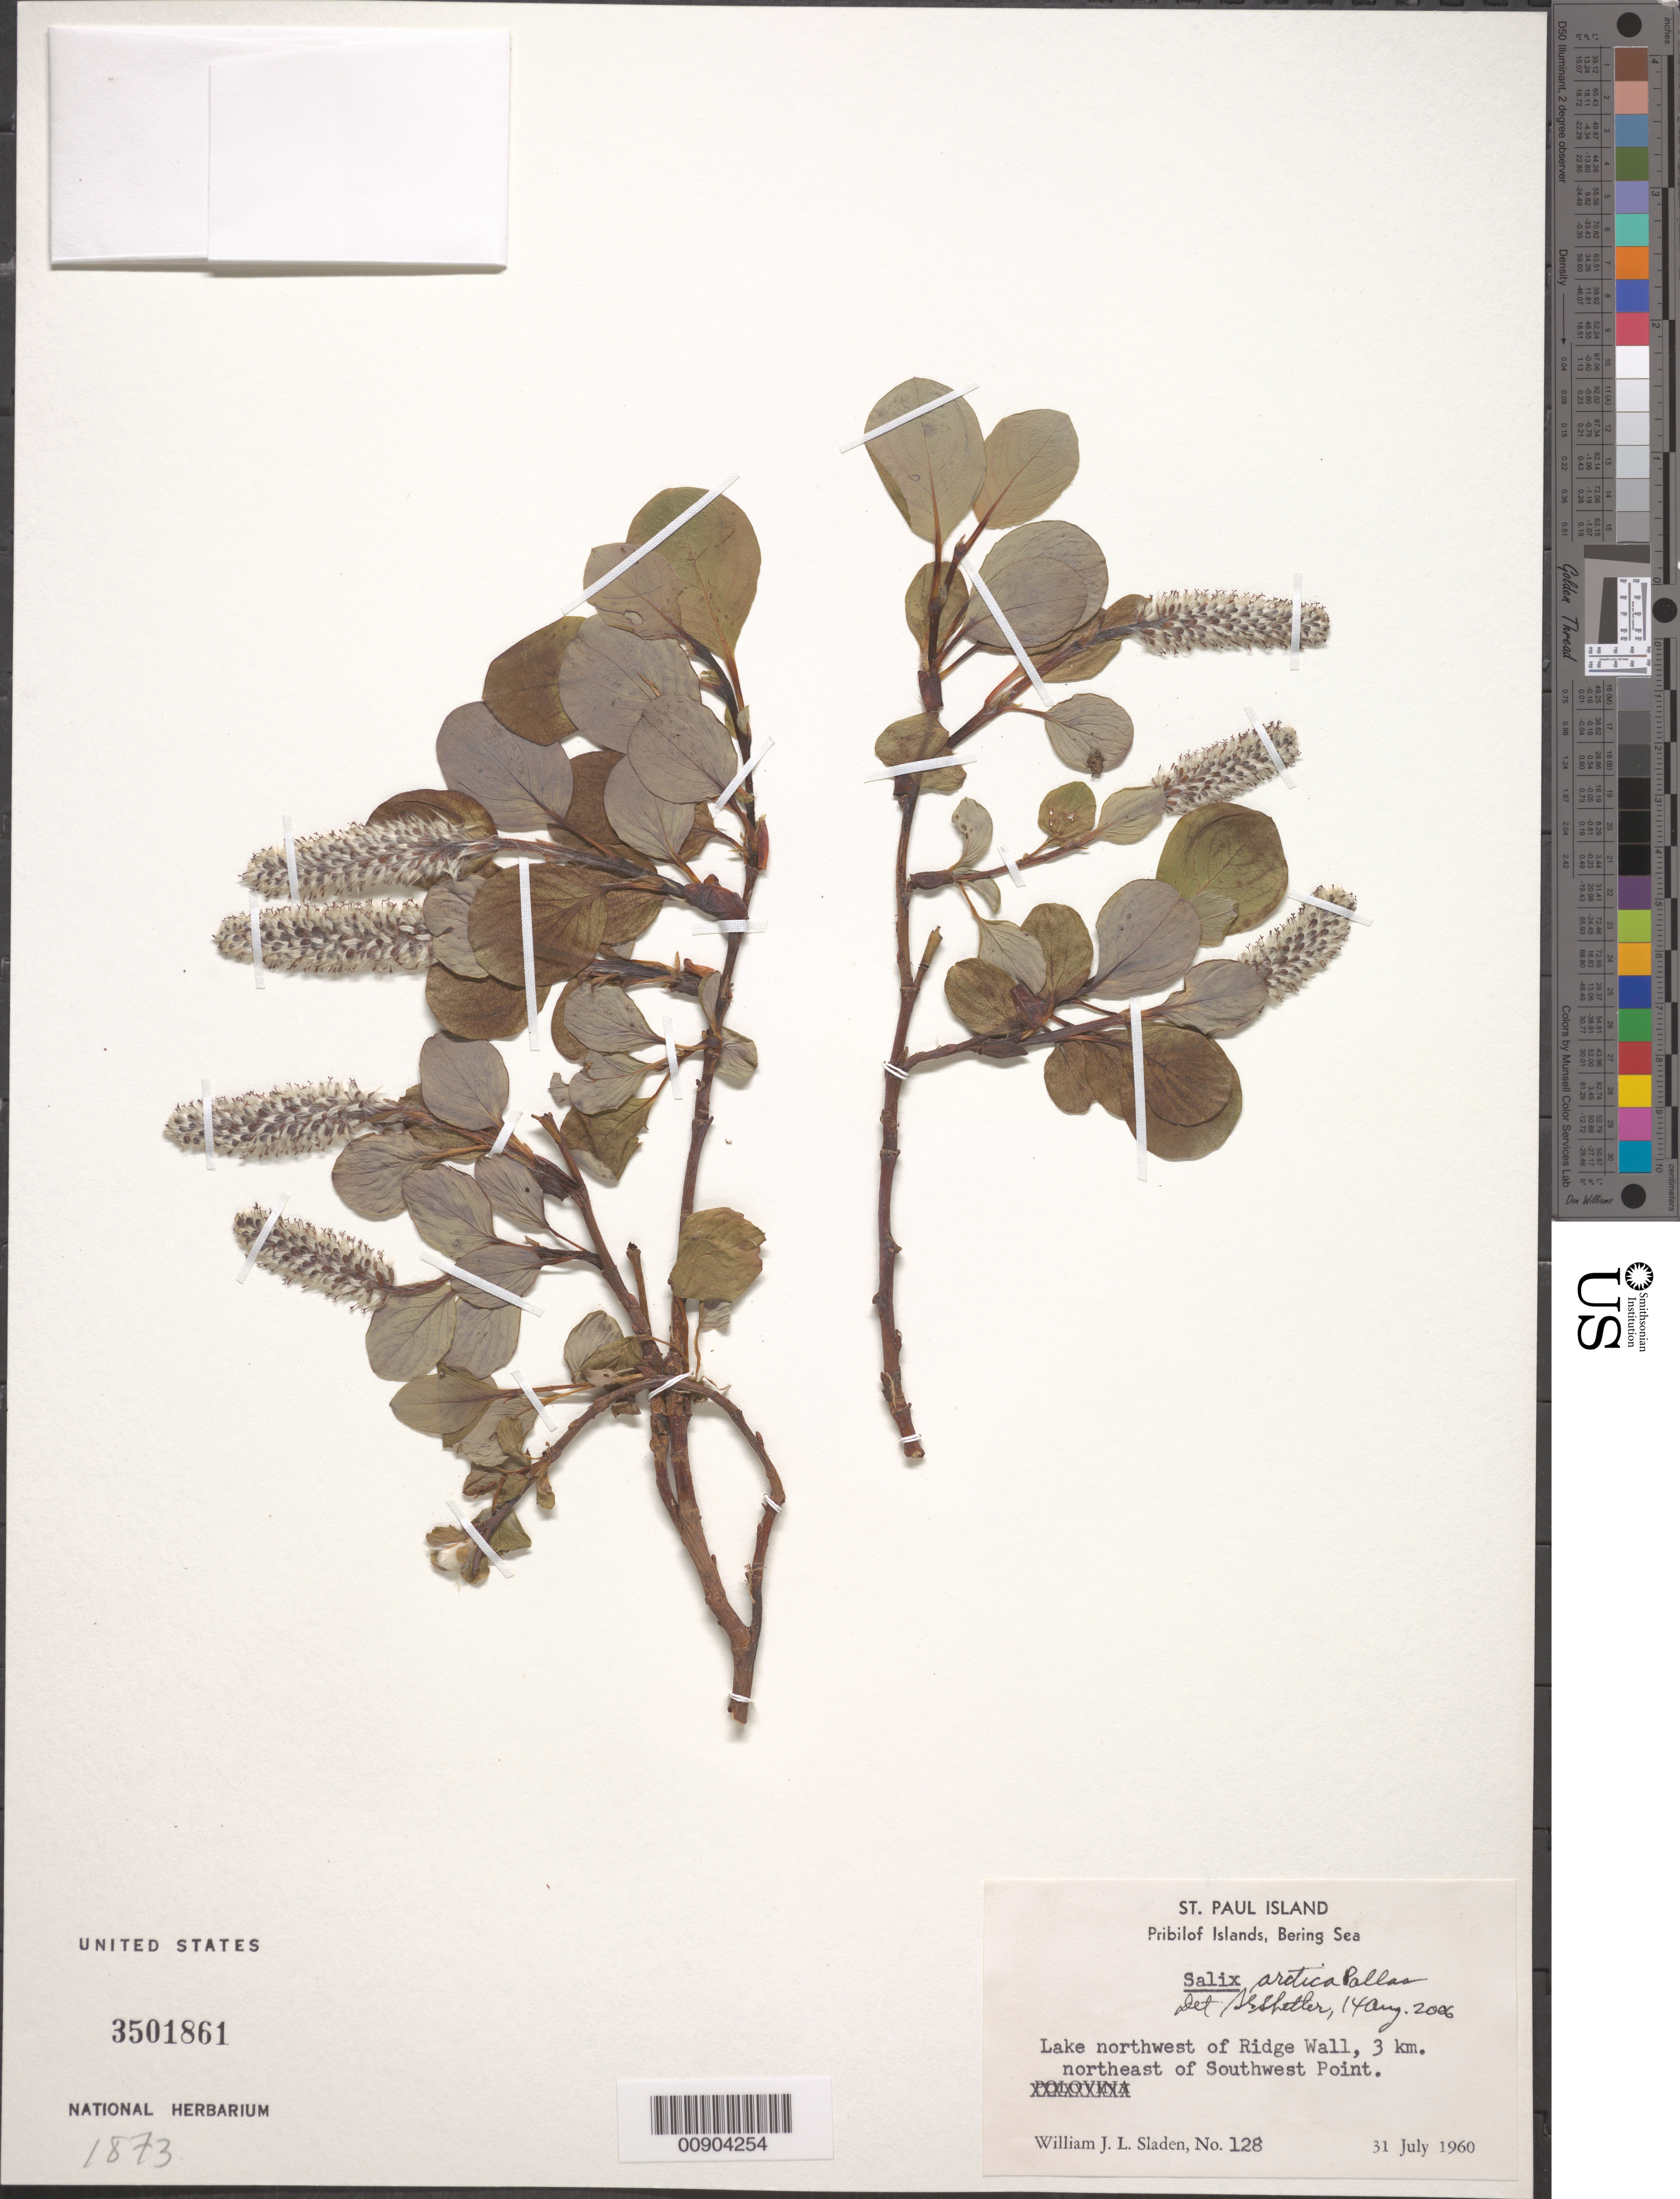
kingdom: Plantae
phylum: Tracheophyta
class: Magnoliopsida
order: Malpighiales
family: Salicaceae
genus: Salix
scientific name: Salix arctica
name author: Pall.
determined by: Shetler, Stanwyn G., (US), NMNH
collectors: W. Sladen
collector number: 128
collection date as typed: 31 Jul 1960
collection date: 1960-07-31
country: United States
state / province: Alaska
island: St. Paul Island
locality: St. Paul Island. Lake northwest of Ridge Wall, 3 km. east of Southwest Point., Bering Sea, Pribilof Islands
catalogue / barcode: US 3501861